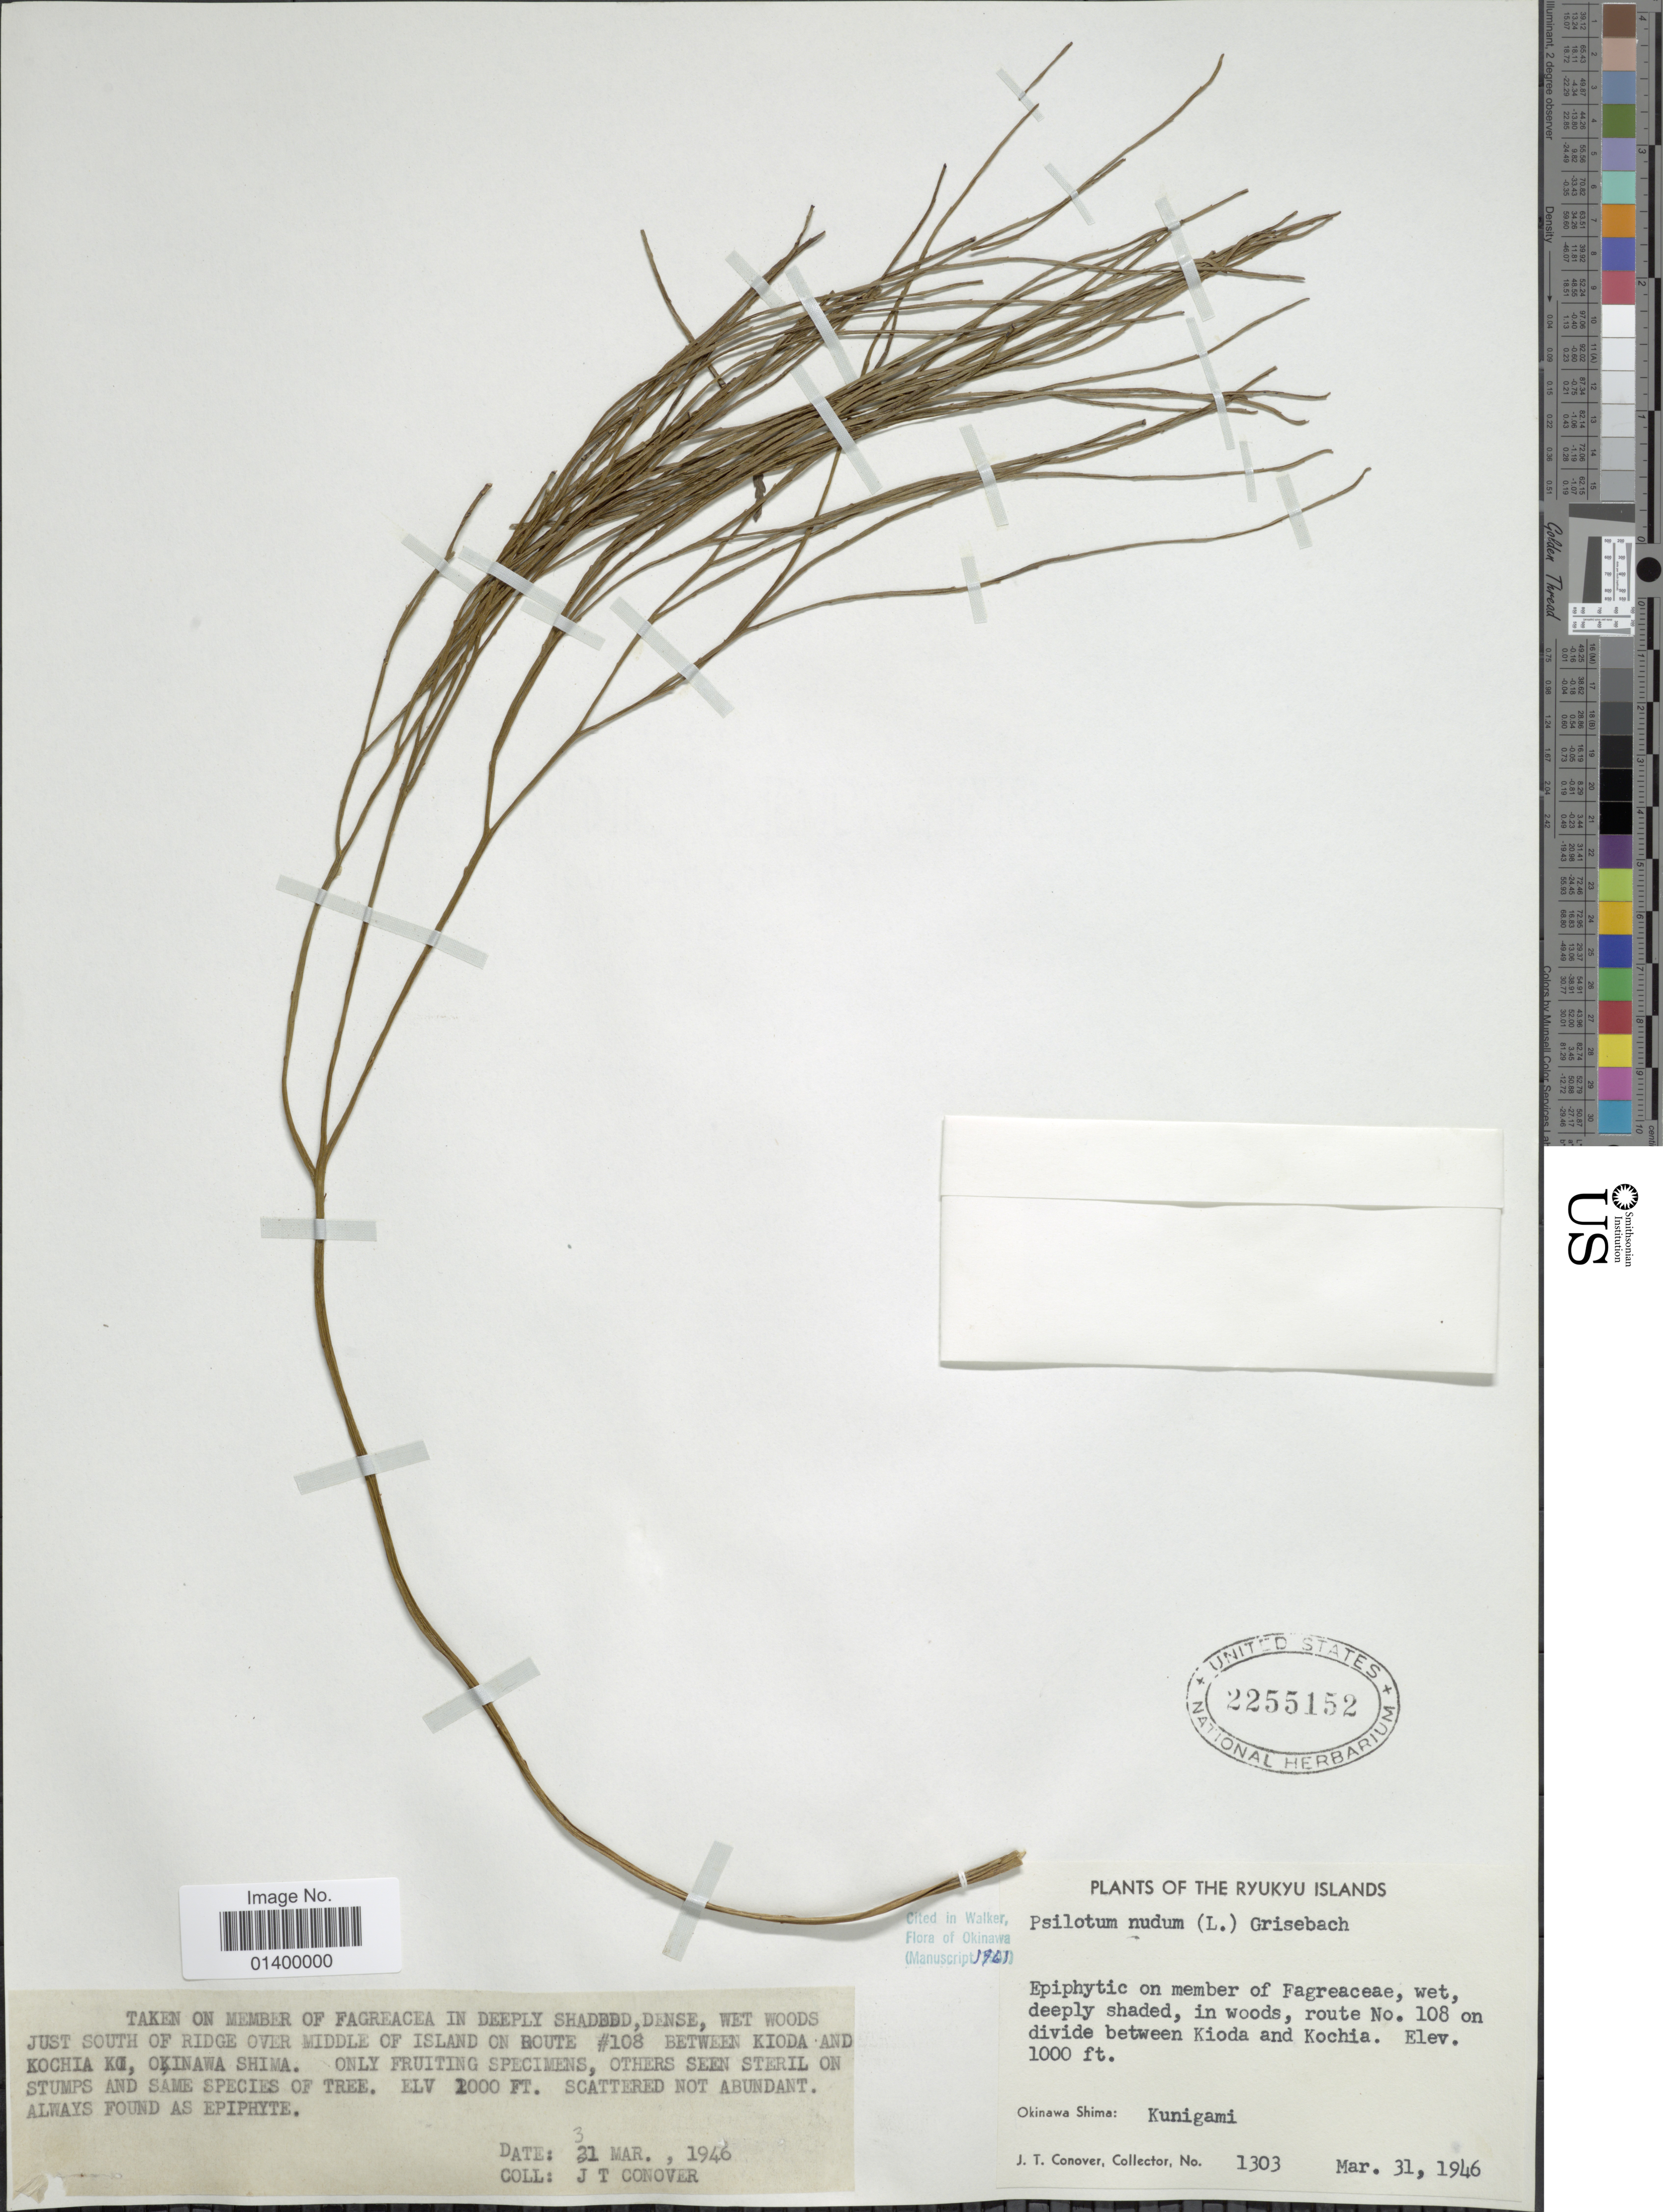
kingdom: Plantae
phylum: Tracheophyta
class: Polypodiopsida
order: Psilotales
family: Psilotaceae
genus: Psilotum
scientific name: Psilotum nudum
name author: (L.) P. Beauv.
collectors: J. T. Conover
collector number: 1303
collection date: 1946-03-31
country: Japan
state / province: Okinawa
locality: Ryukyu Islands. Route No. 108 on divide between Kioda and Kochia. Okinawa Shima: Kunigami. Just south of ridge over middle of island on route #108 between Kioda and Kochia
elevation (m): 305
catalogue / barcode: US 2255152